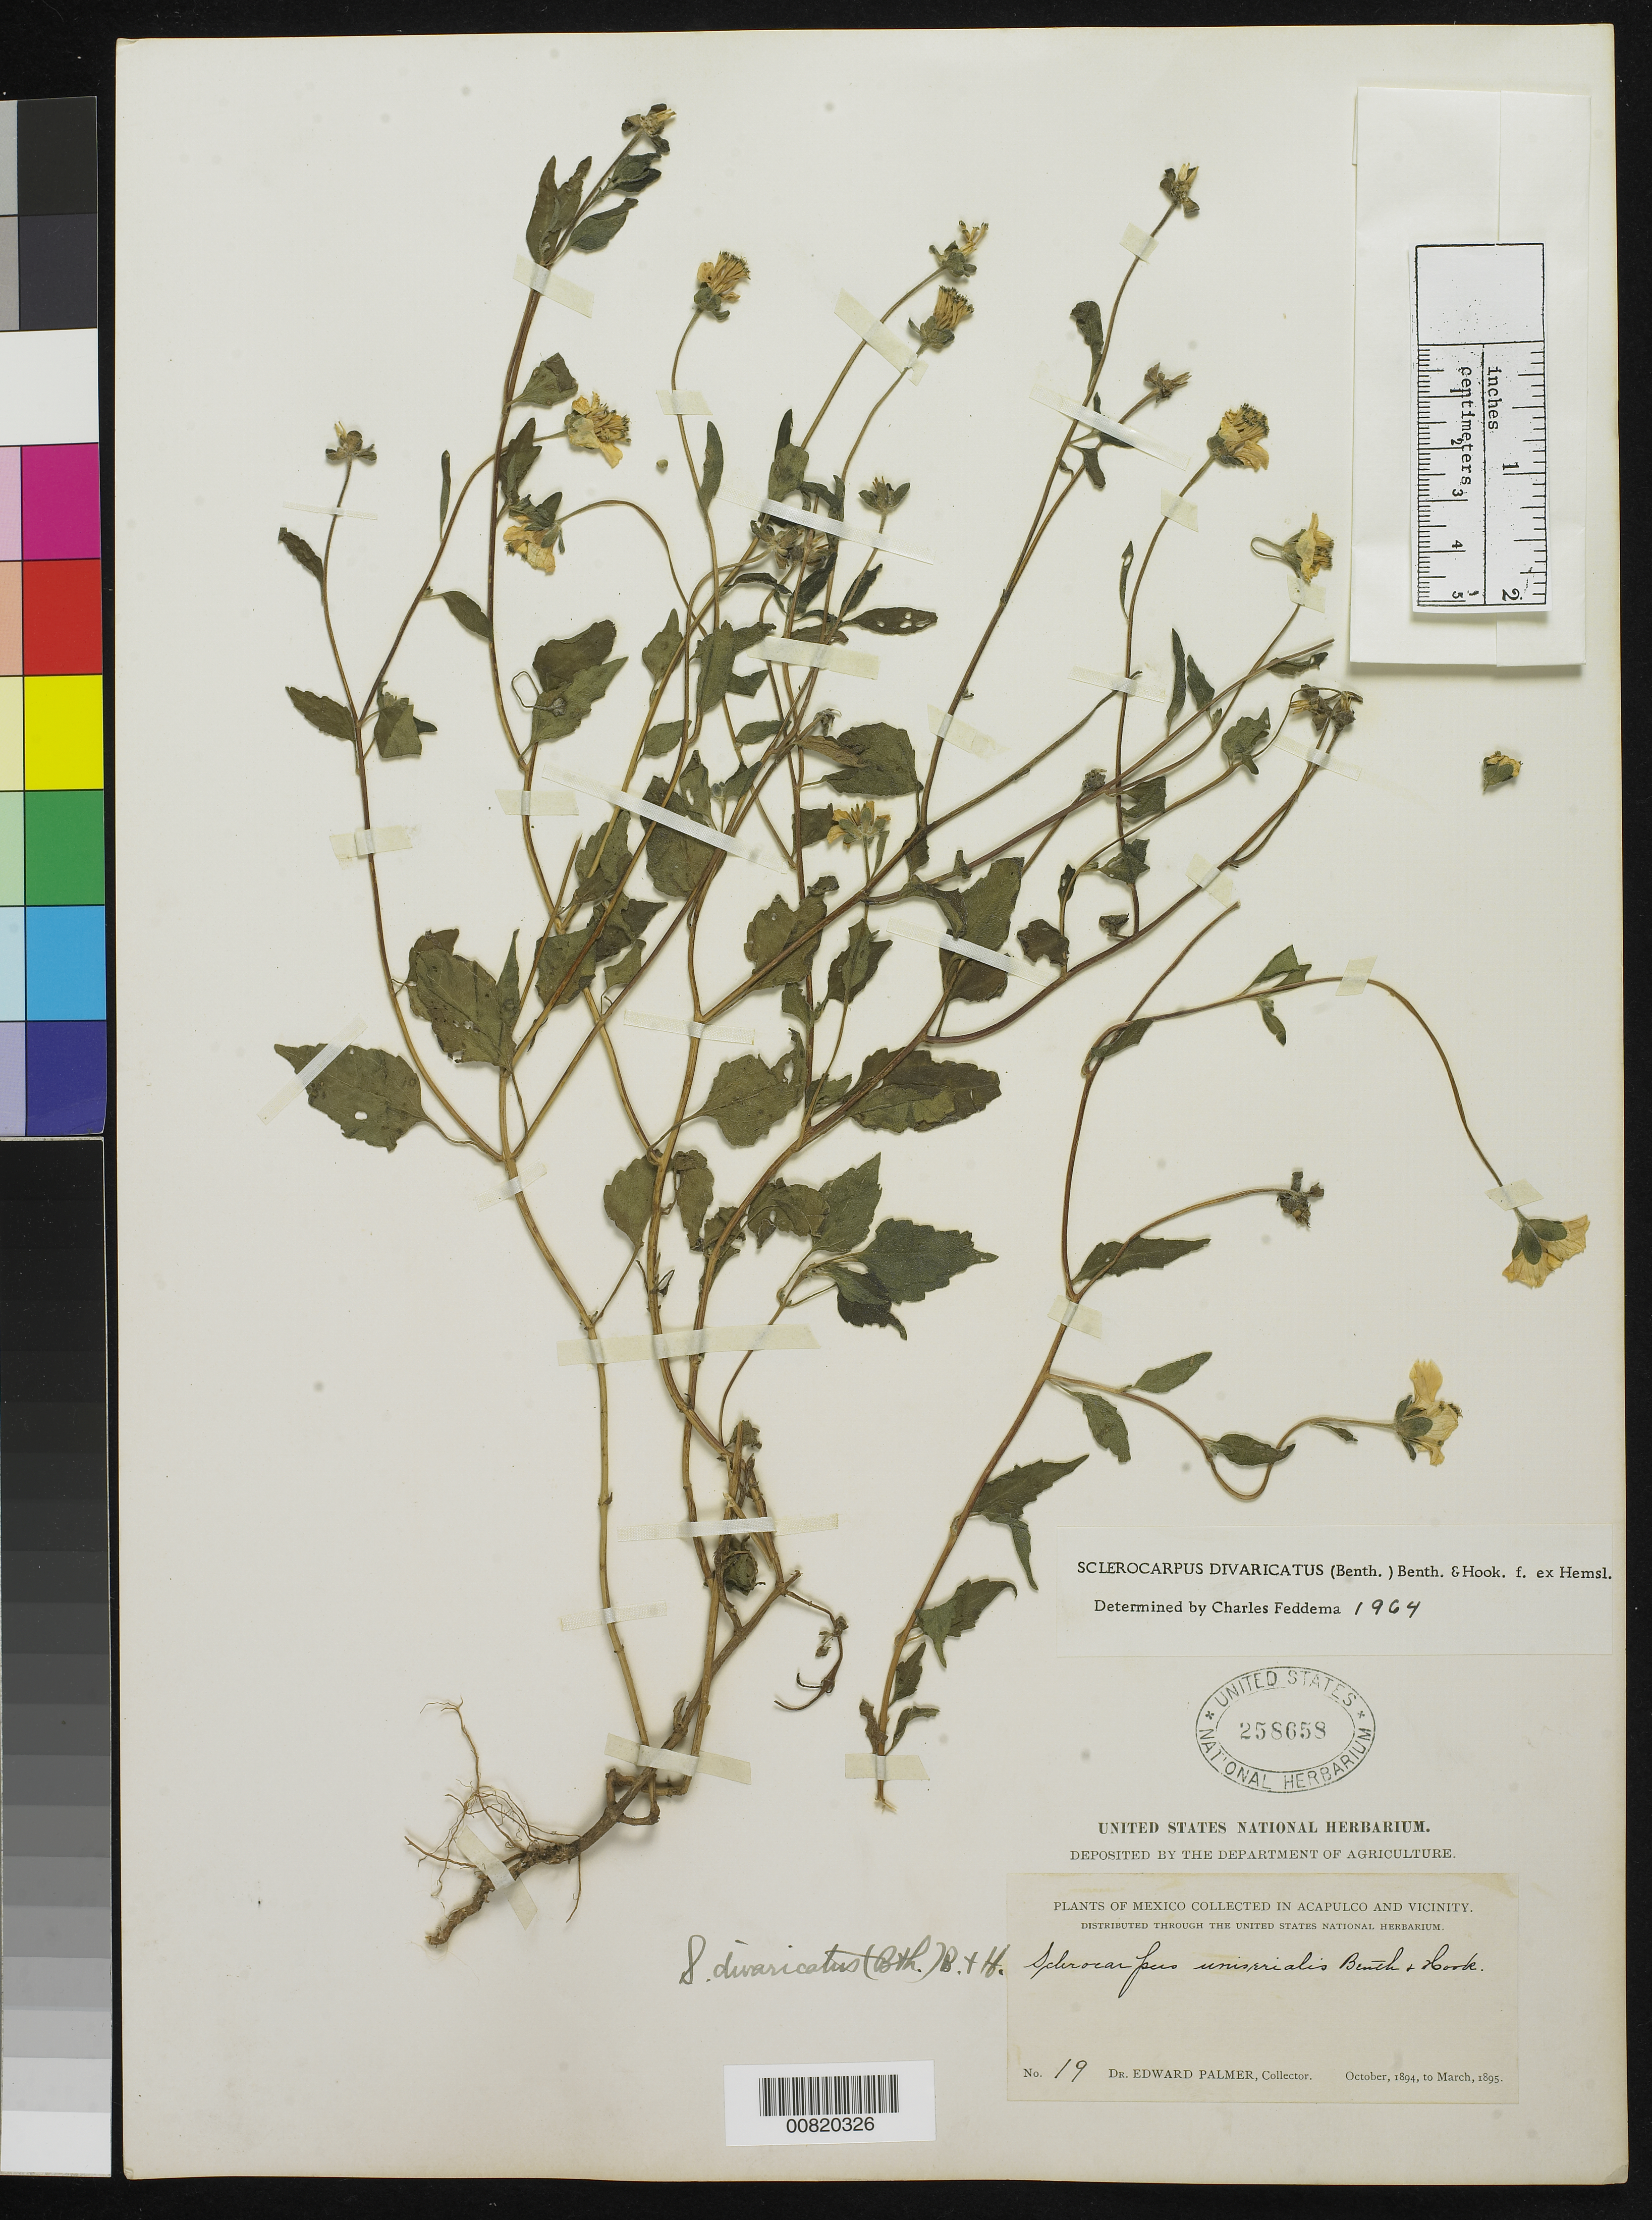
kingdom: Plantae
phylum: Tracheophyta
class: Magnoliopsida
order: Asterales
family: Asteraceae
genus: Sclerocarpus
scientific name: Sclerocarpus divaricatus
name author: (Benth.) Benth. & Hook. f. ex Hemsl.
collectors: E. Palmer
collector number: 19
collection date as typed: Oct 1894 to -- Mar 1895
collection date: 1894-10/1895-03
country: Mexico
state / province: Guerrero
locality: Acapulco, Guerrero and vicinity.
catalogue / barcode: US 258658